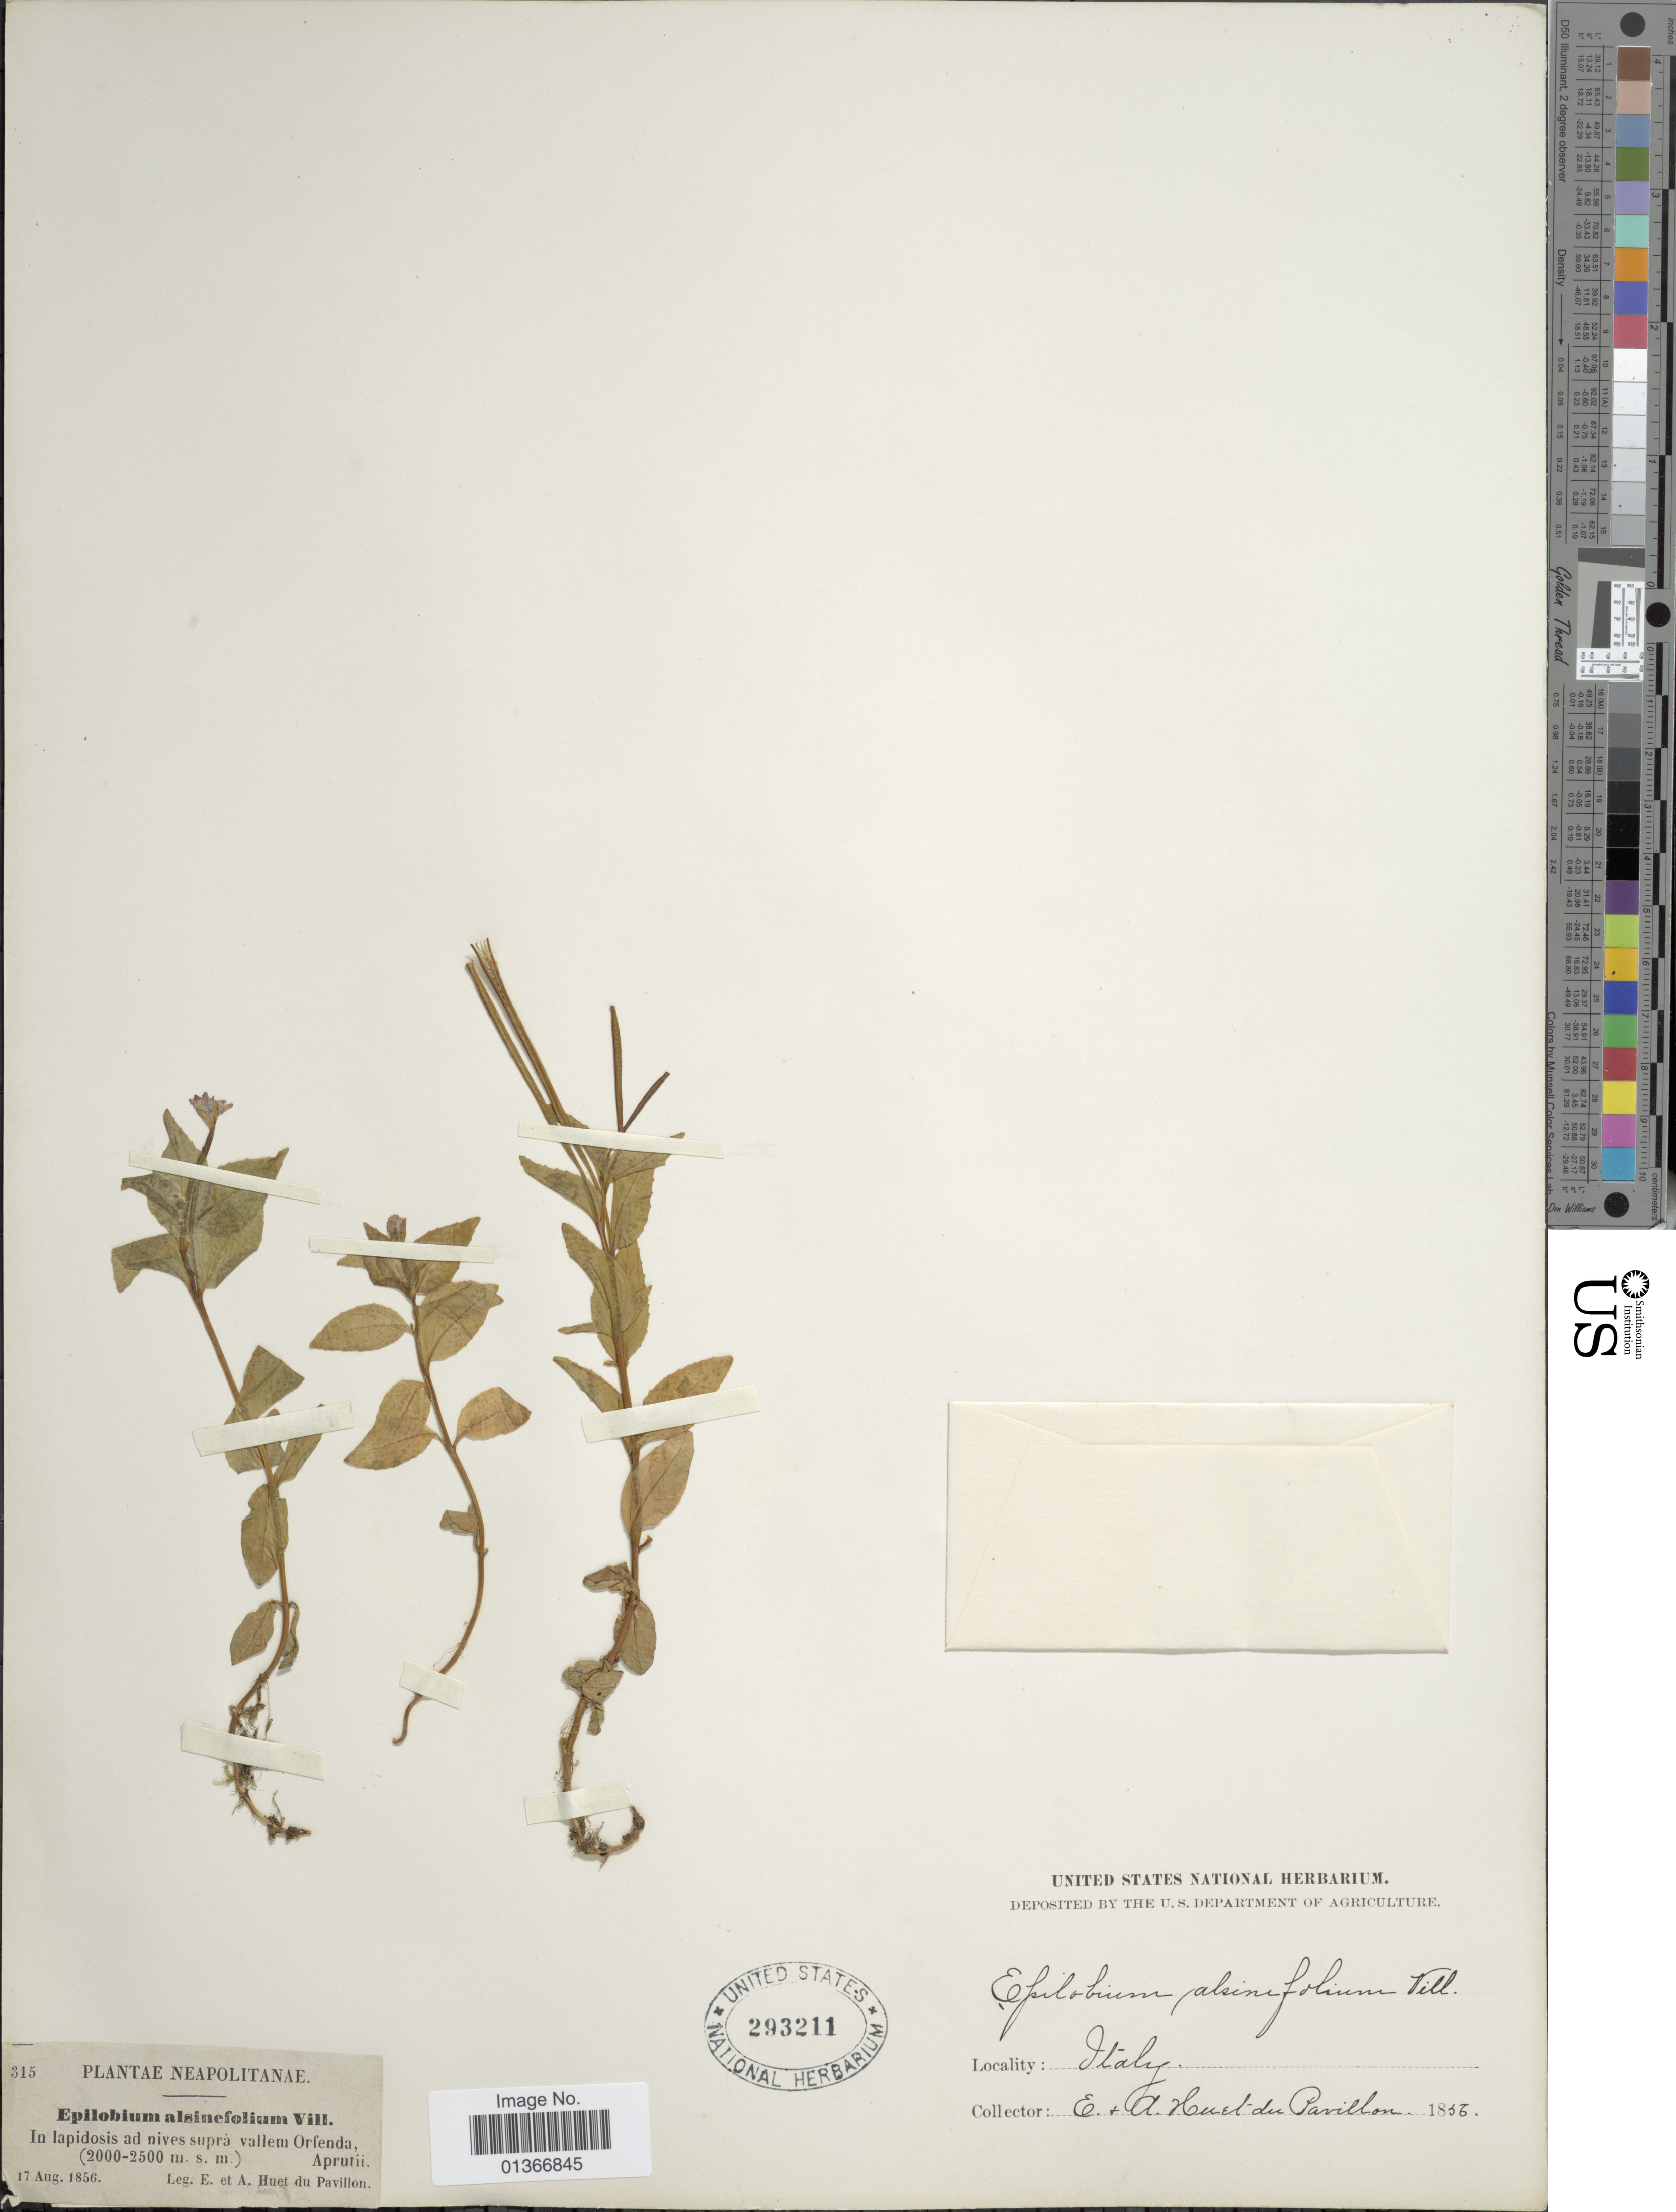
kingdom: Plantae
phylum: Tracheophyta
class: Magnoliopsida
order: Myrtales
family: Onagraceae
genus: Epilobium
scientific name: Epilobium alsinifolium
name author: Vill.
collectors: E. Huet du Pavillon & A. Huet du Pavillon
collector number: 315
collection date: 1856-08-17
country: Italy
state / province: Abruzzo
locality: Neapolitanae. In lapidosis ad nives suprà vallem Orfenda, Aprutii.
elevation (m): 2000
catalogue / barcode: US 293211